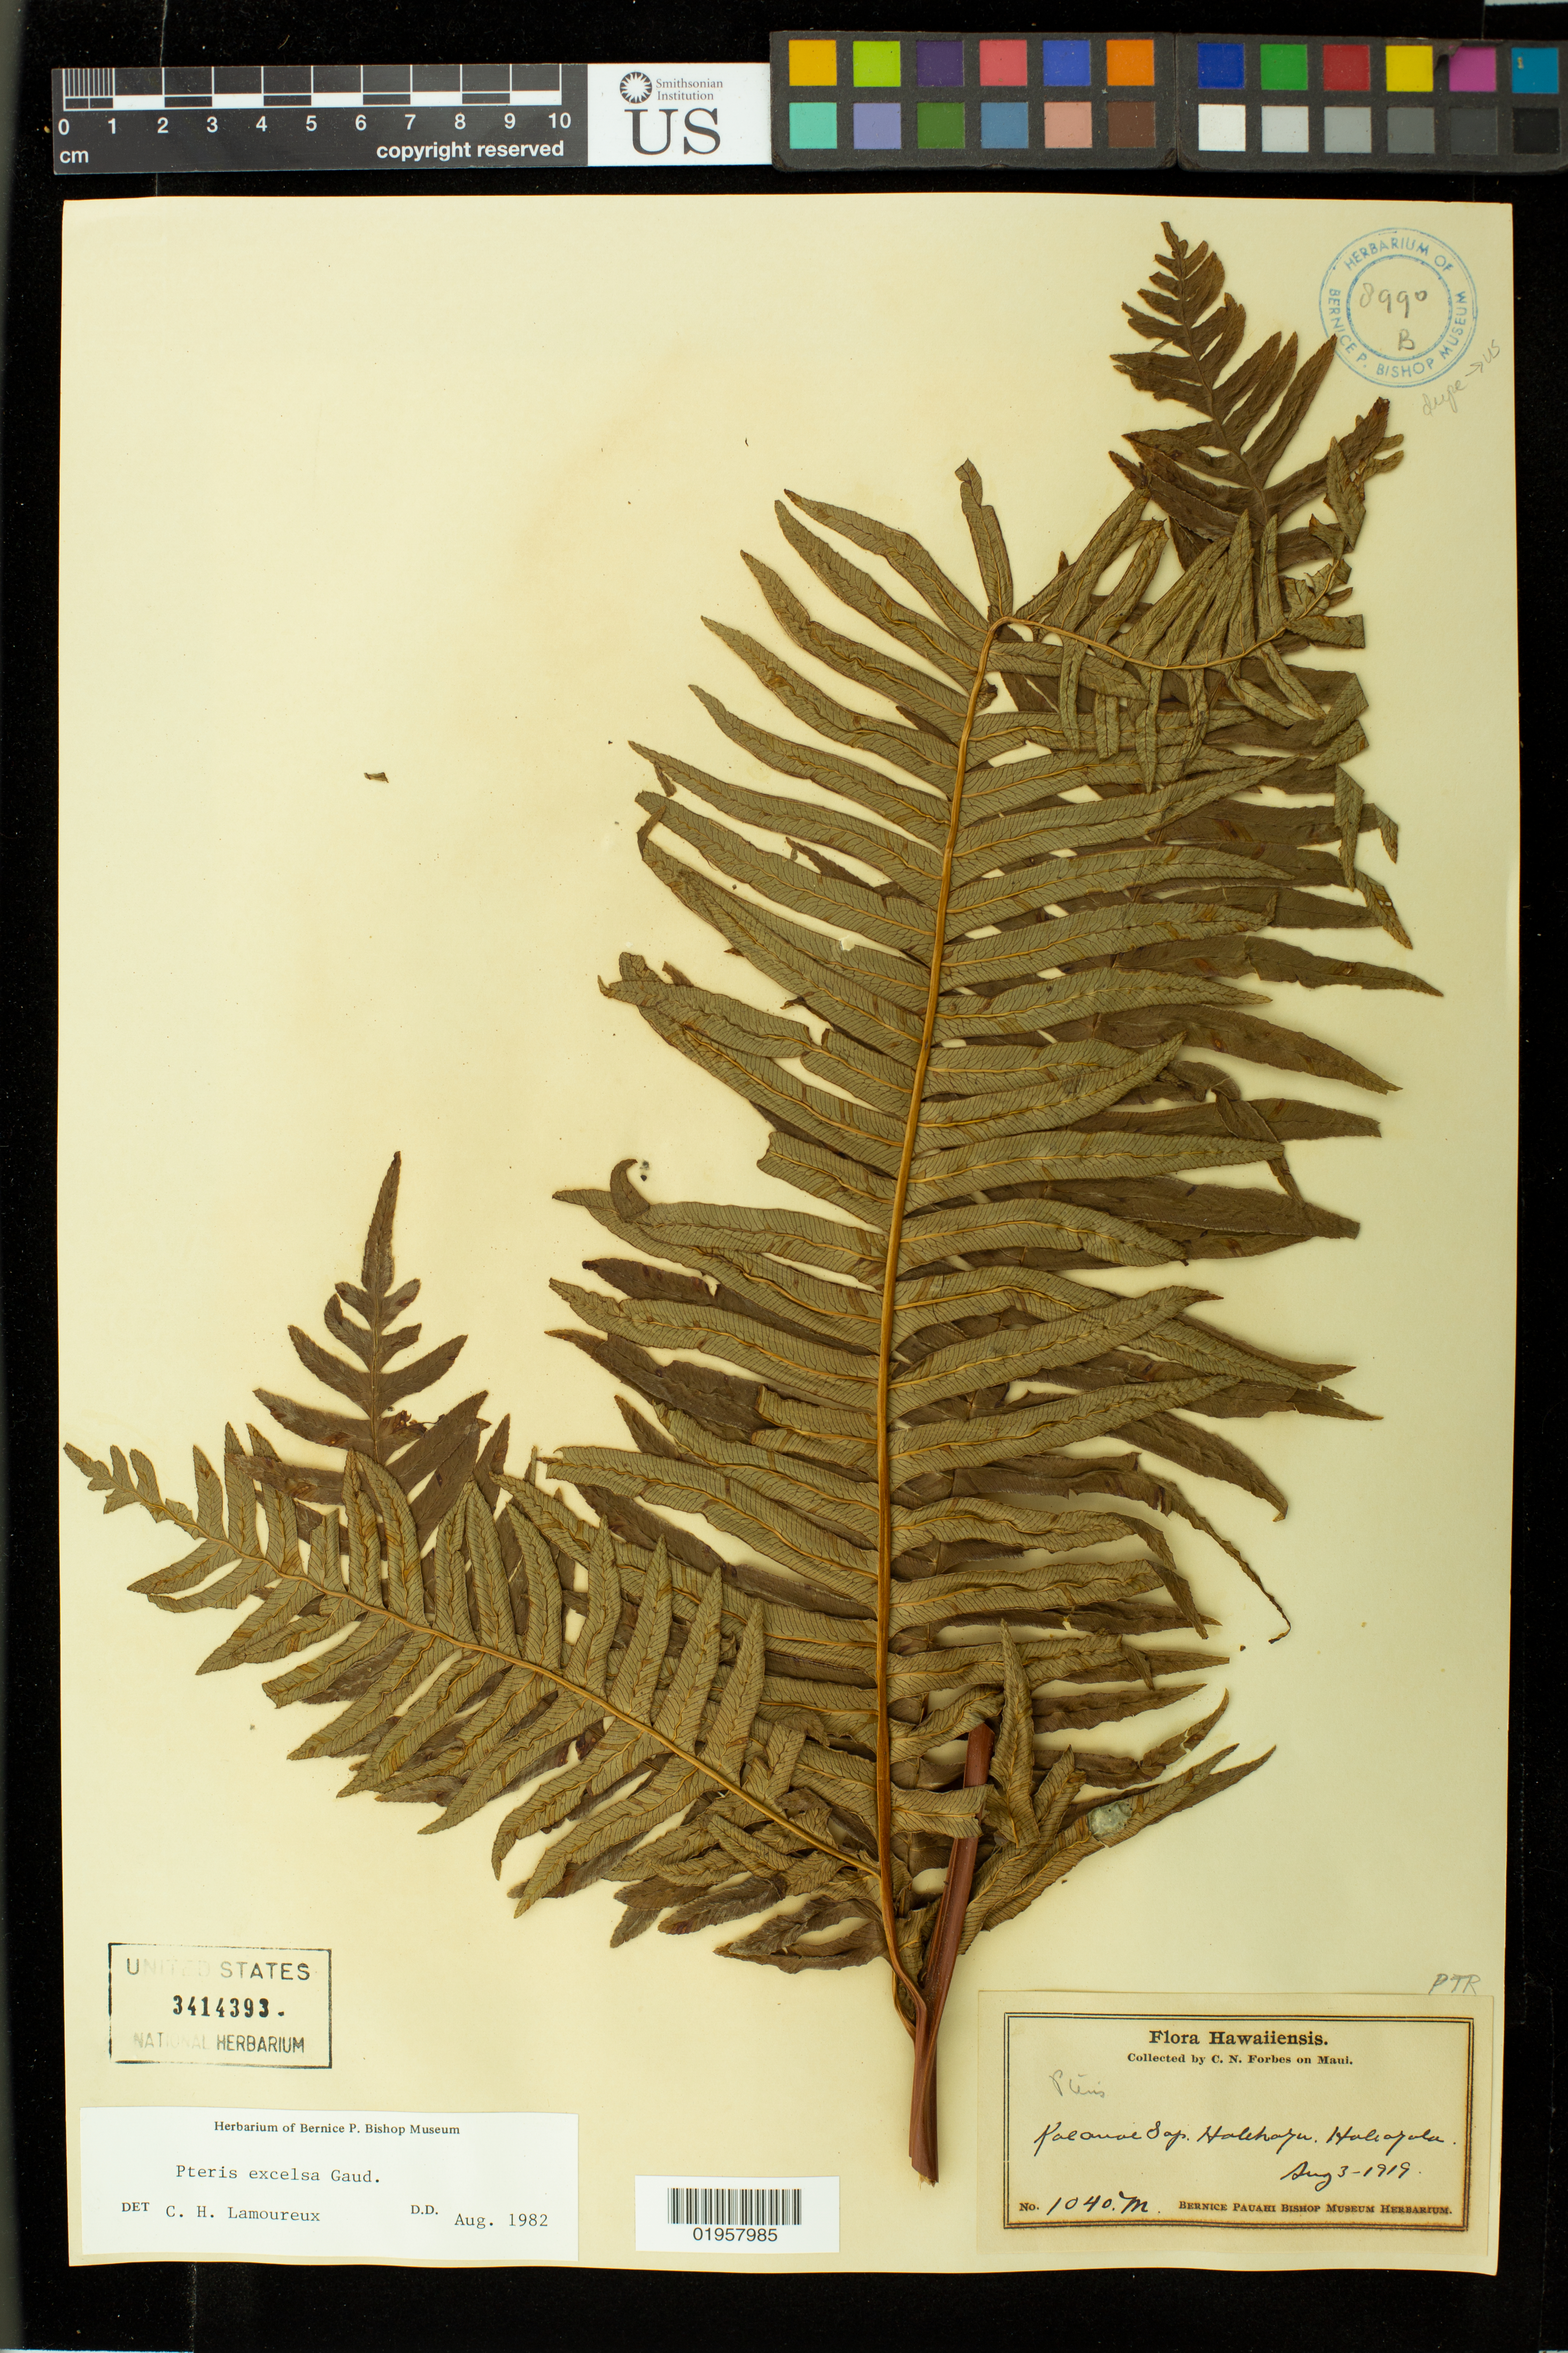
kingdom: Plantae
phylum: Tracheophyta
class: Polypodiopsida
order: Polypodiales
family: Pteridaceae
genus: Pteris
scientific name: Pteris terminalis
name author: Wall. ex J. Agardh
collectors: C. N. Forbes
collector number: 1040 M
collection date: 1919-08-03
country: United States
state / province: Hawaii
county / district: Maui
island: Maui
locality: Kaeanai Gap. Haleakalā [?]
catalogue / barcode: US 3414393